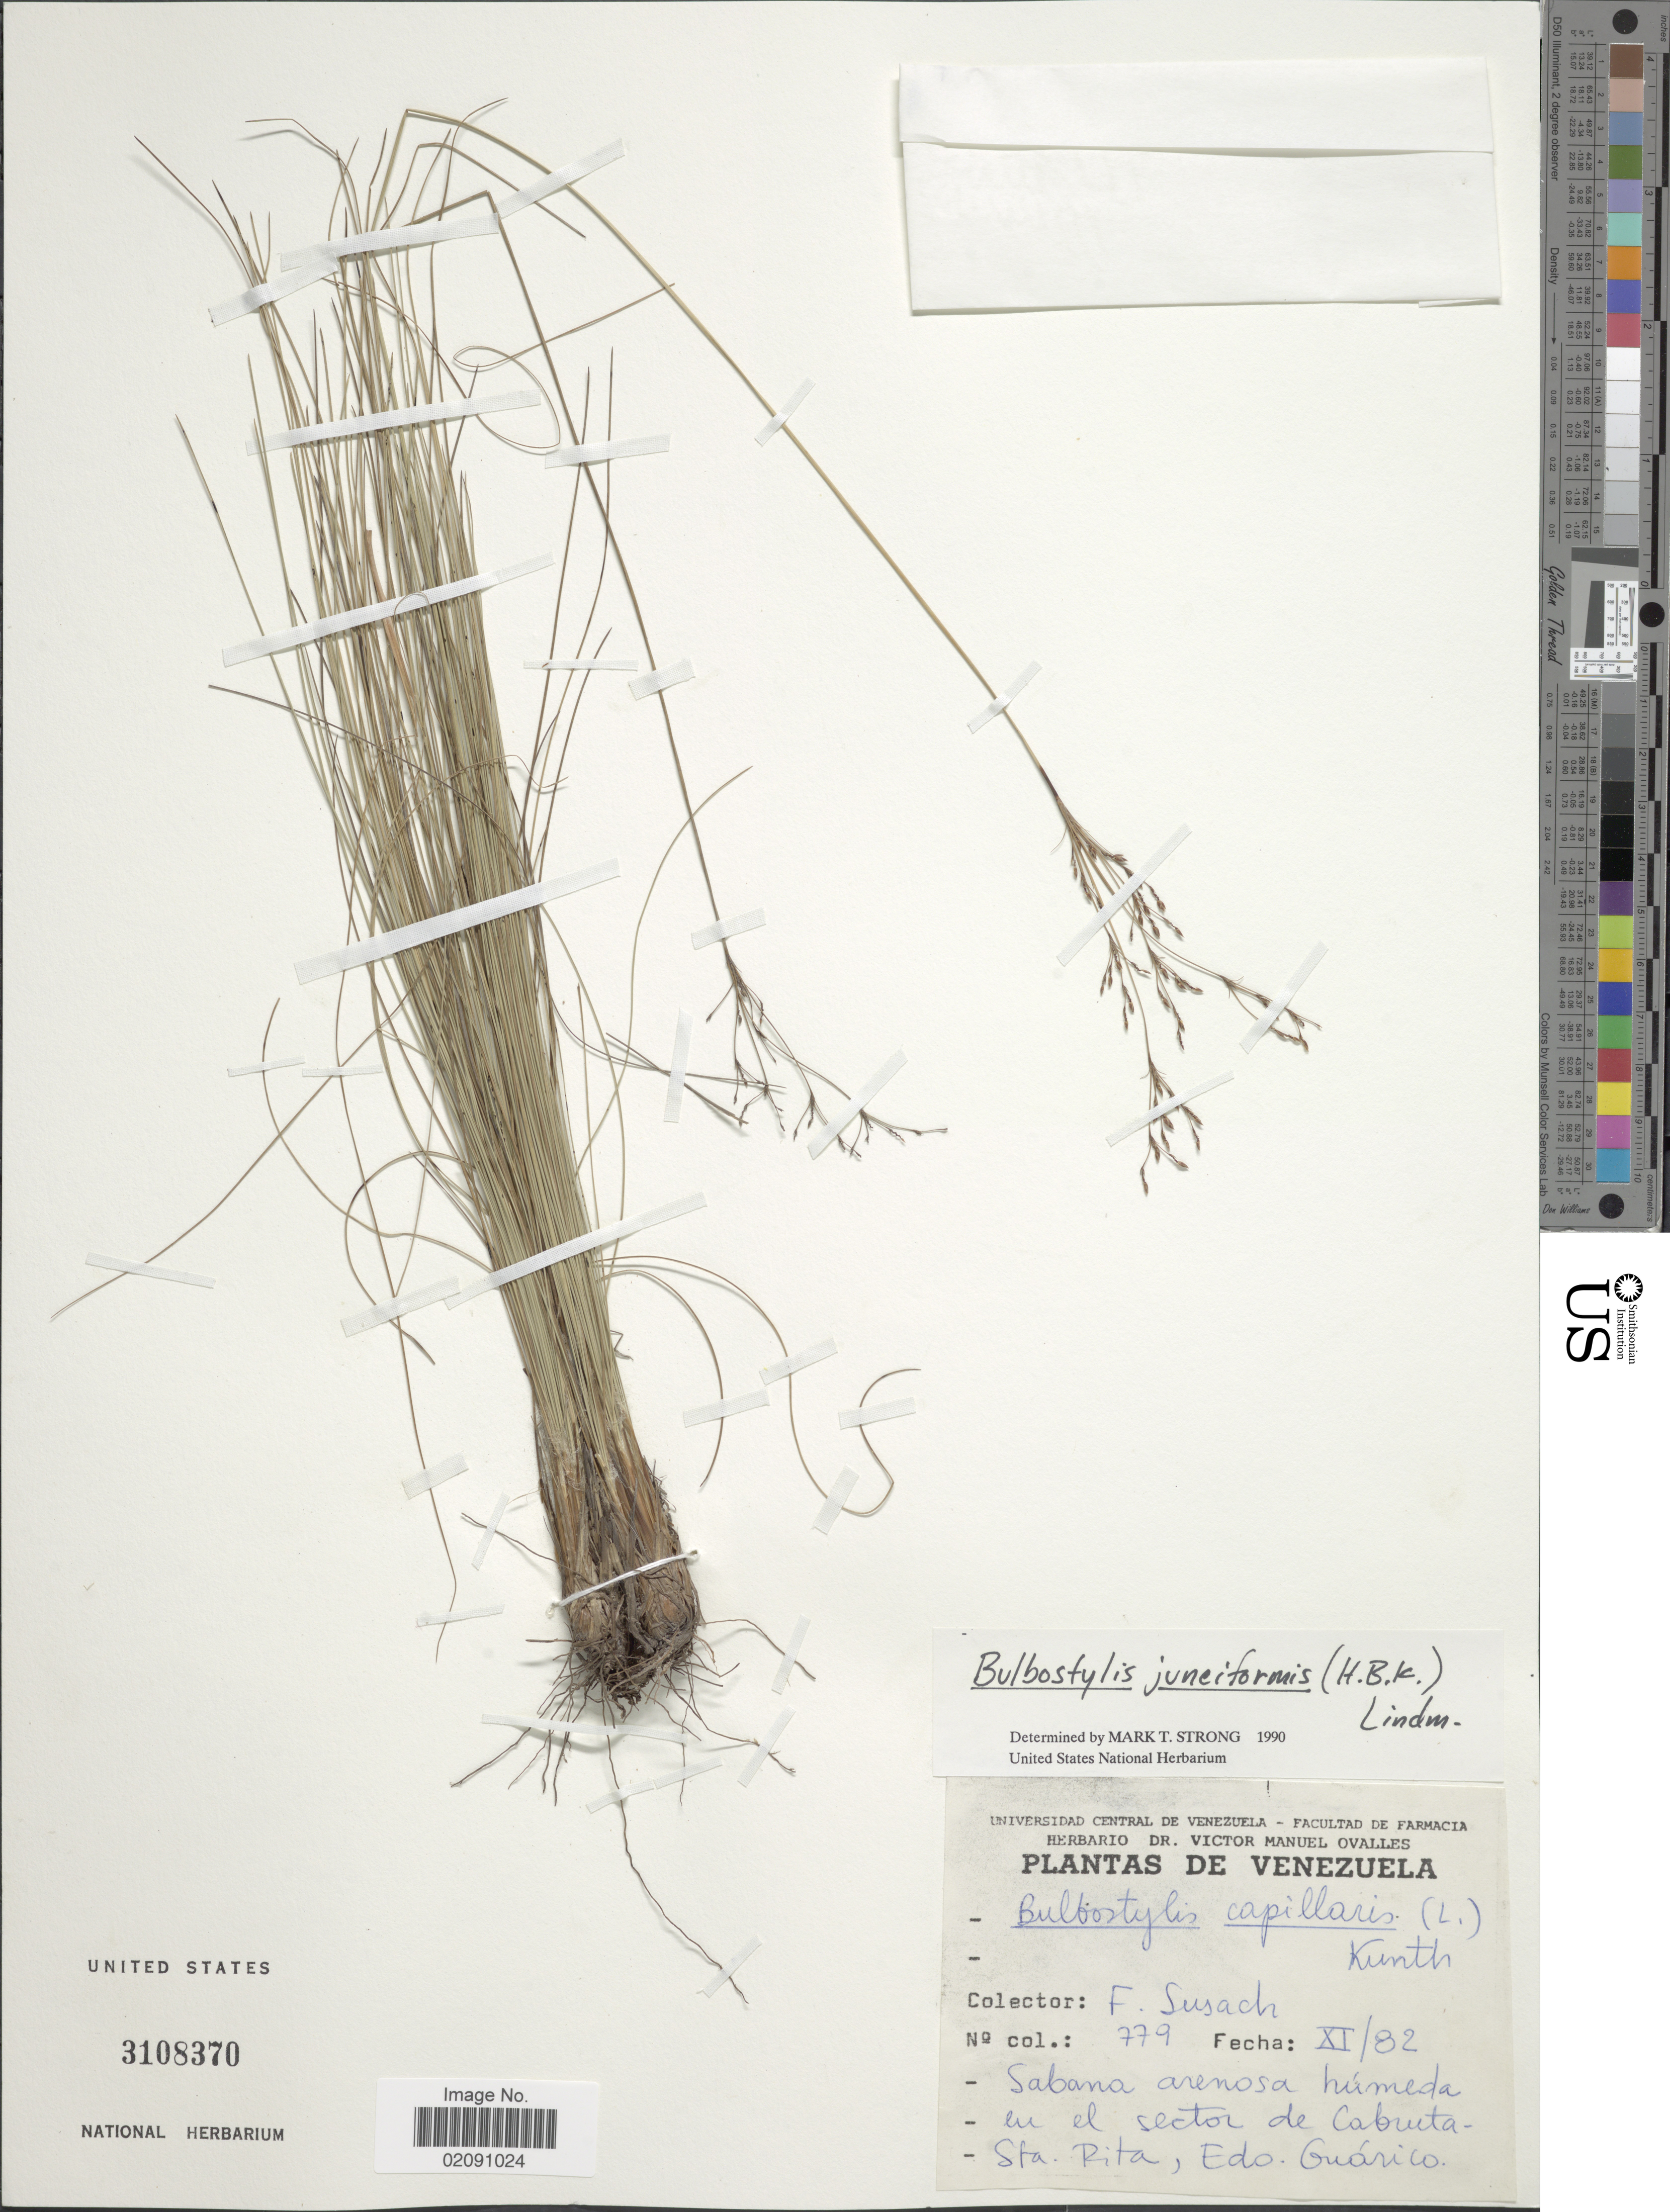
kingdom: Plantae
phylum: Tracheophyta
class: Liliopsida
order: Poales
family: Cyperaceae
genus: Bulbostylis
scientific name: Bulbostylis junciformis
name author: (Kunth) C.B. Clarke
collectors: F. Susach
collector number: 779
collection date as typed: Transcribed d/m/y: /11/82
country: Venezuela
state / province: Guárico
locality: En el sector de Cabruta, Sta. Rita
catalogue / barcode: US 3108370